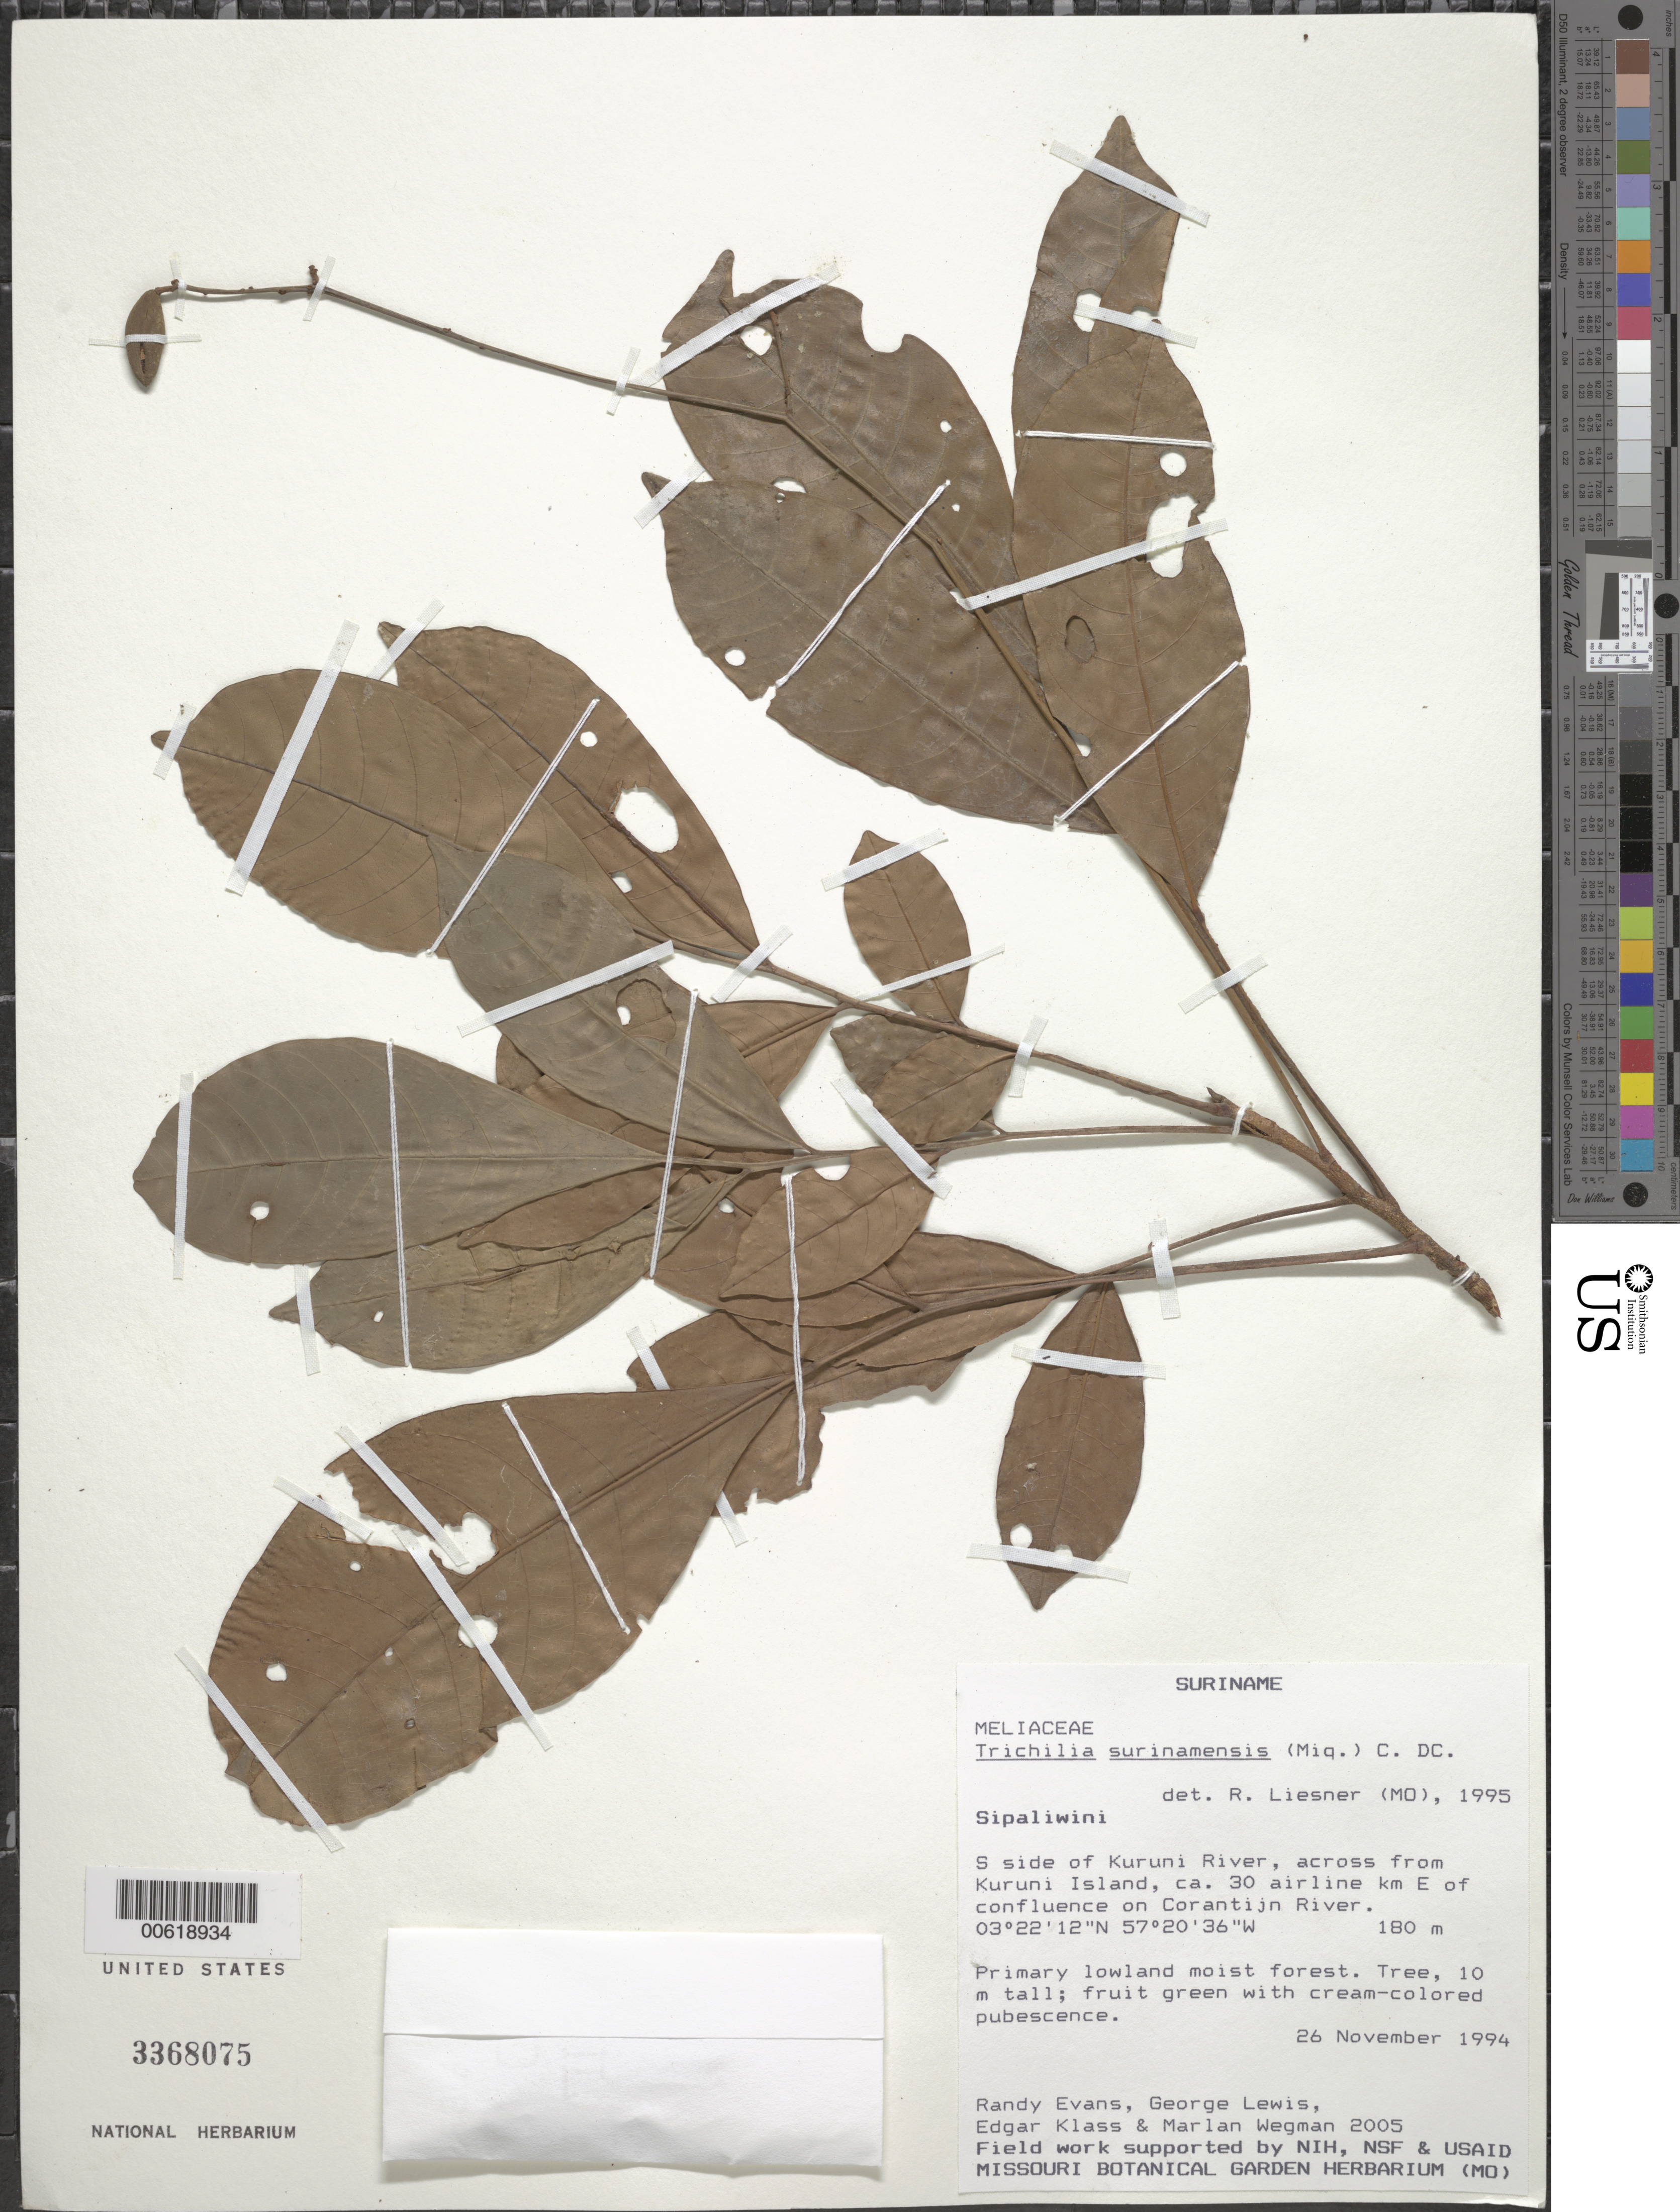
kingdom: Plantae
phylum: Tracheophyta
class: Magnoliopsida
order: Sapindales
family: Meliaceae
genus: Trichilia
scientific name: Trichilia surinamensis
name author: (Miq.) C. DC.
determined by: Liesner, R. L.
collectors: R. Evans, G. Lewis, E. Klass & M. Wegman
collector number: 2005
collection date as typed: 26-Nov-94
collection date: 1994-11-26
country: Suriname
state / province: Sipaliwini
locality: Kuruni River, S side, across from Kuruni Island, ca. 30 airline km E of confl. on Corantijn R.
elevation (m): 180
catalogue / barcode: US 3368075